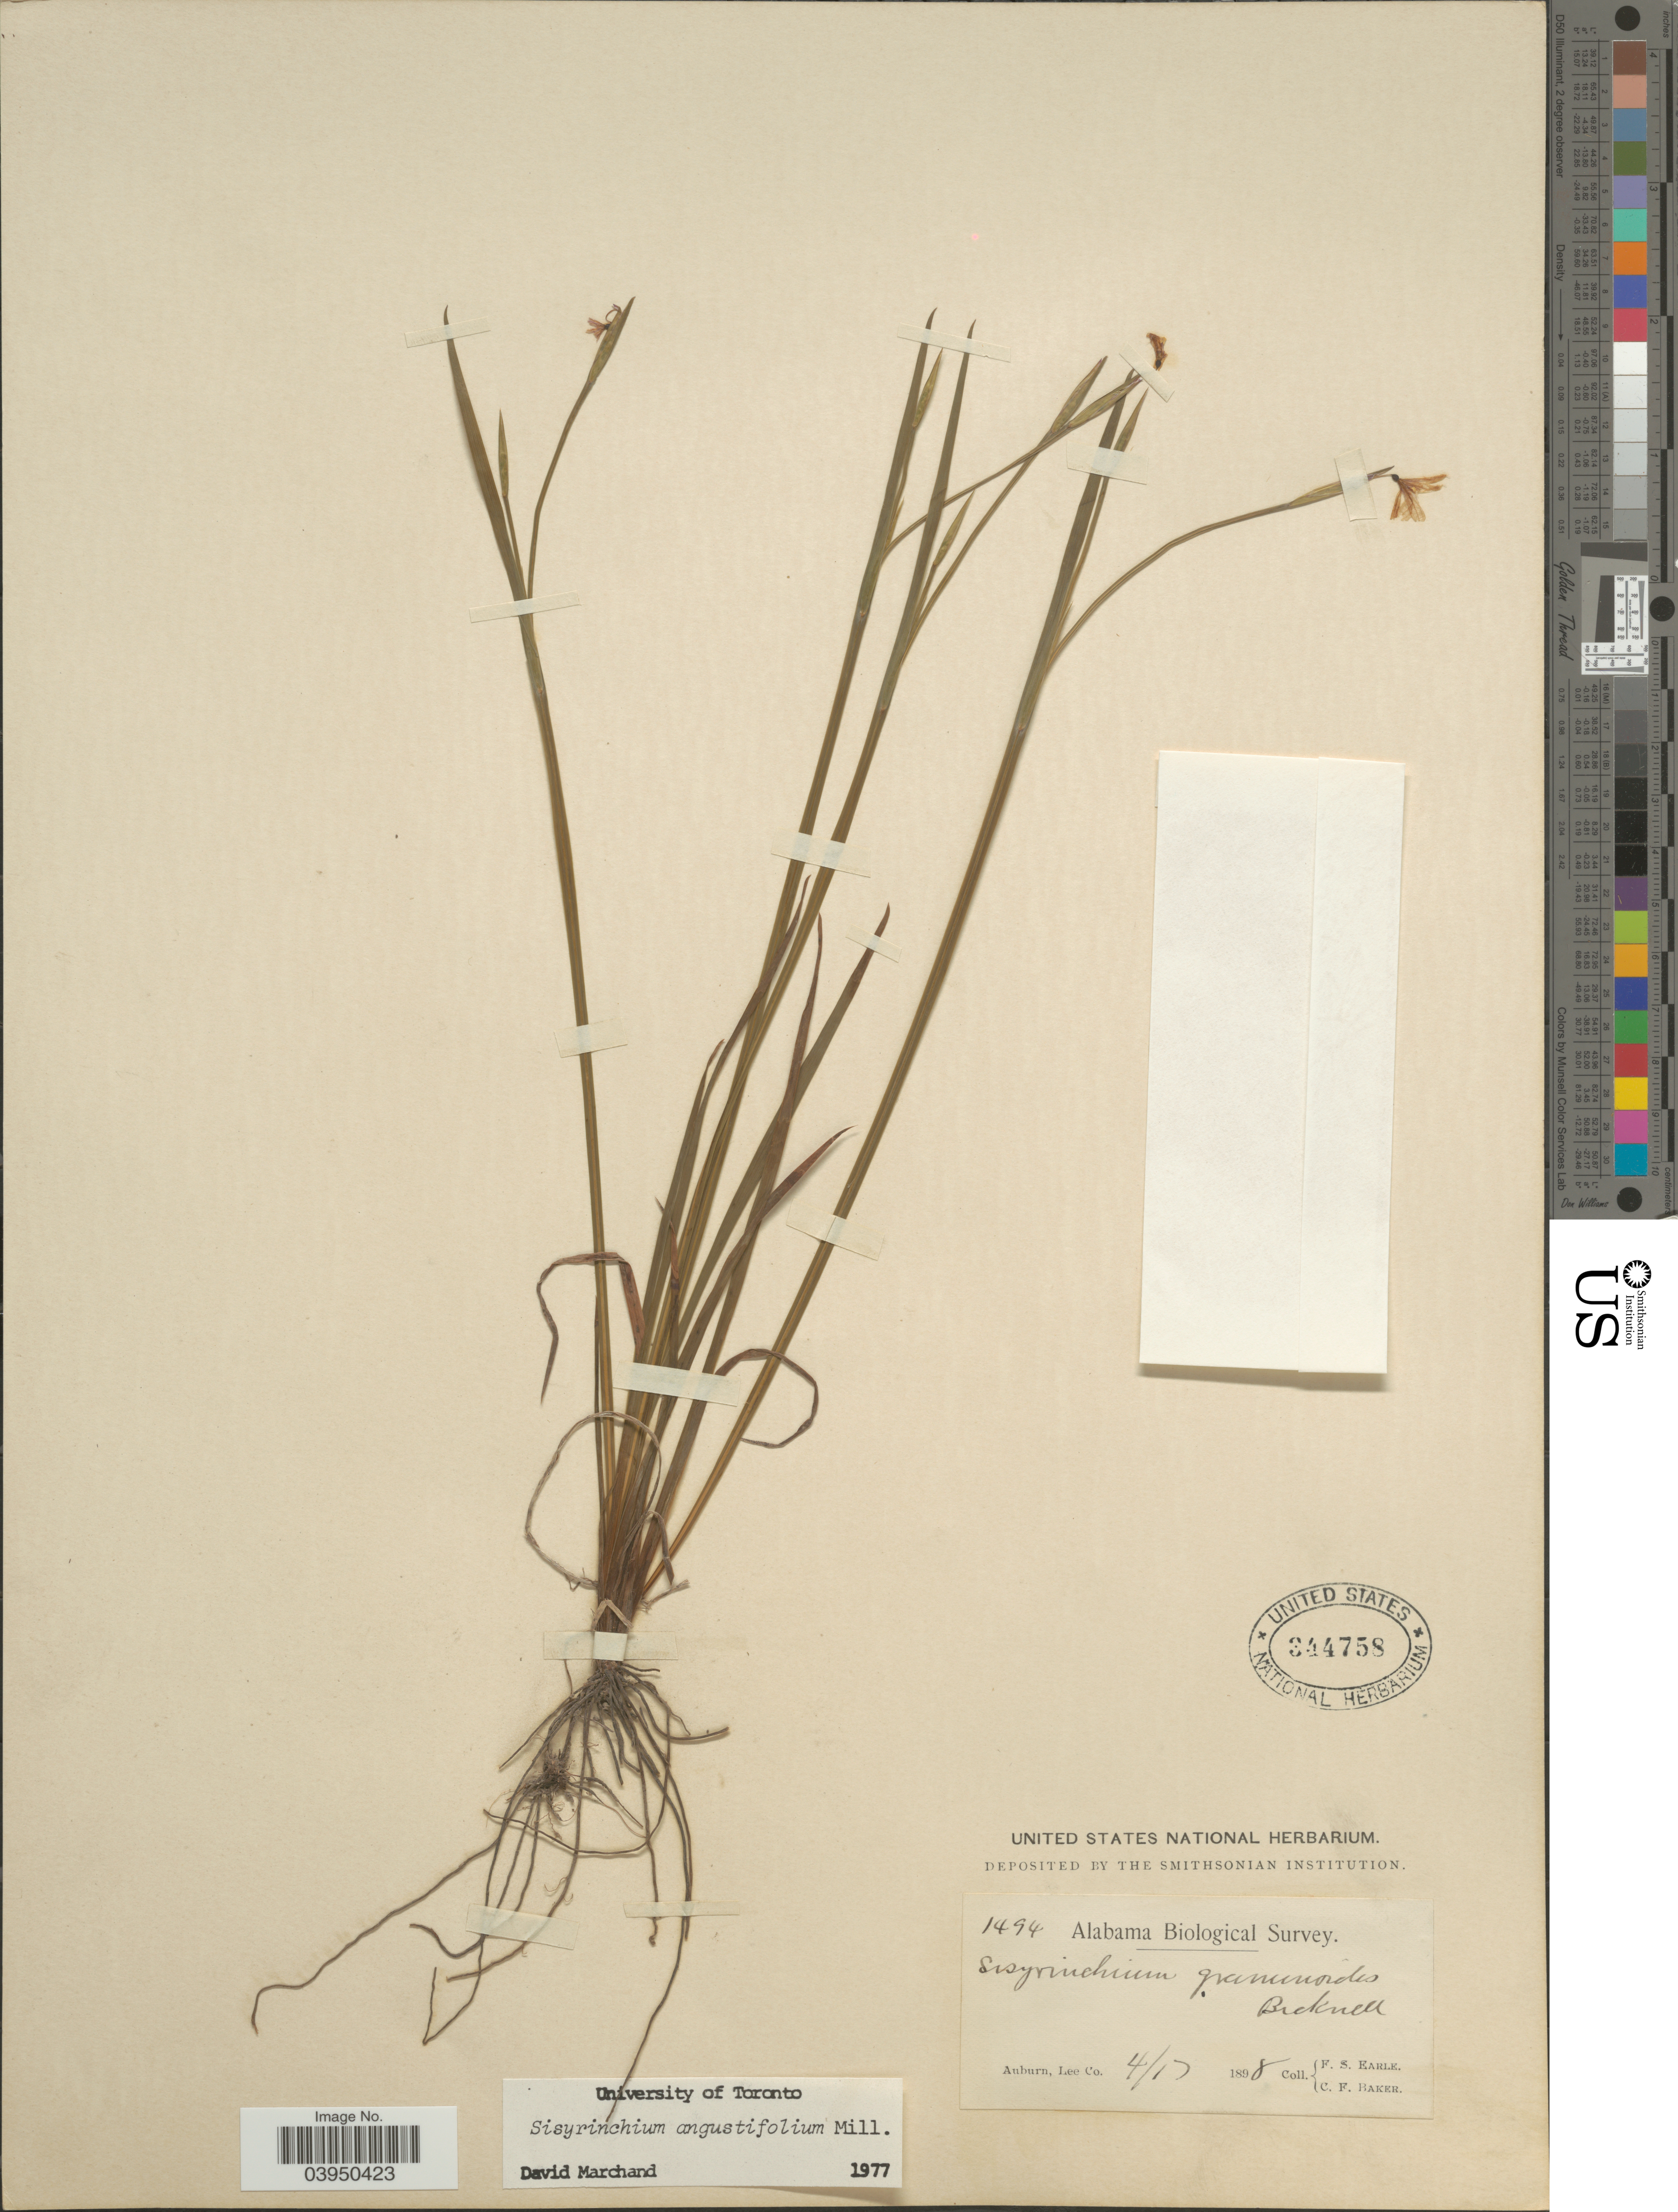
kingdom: Plantae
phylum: Tracheophyta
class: Liliopsida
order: Asparagales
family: Iridaceae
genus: Sisyrinchium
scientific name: Sisyrinchium angustifolium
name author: Mill.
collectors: F. S. Earle & C. F. Baker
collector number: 1494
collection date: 1898-04-17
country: United States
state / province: Alabama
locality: Auburn, Lee Co.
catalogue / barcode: US 344758